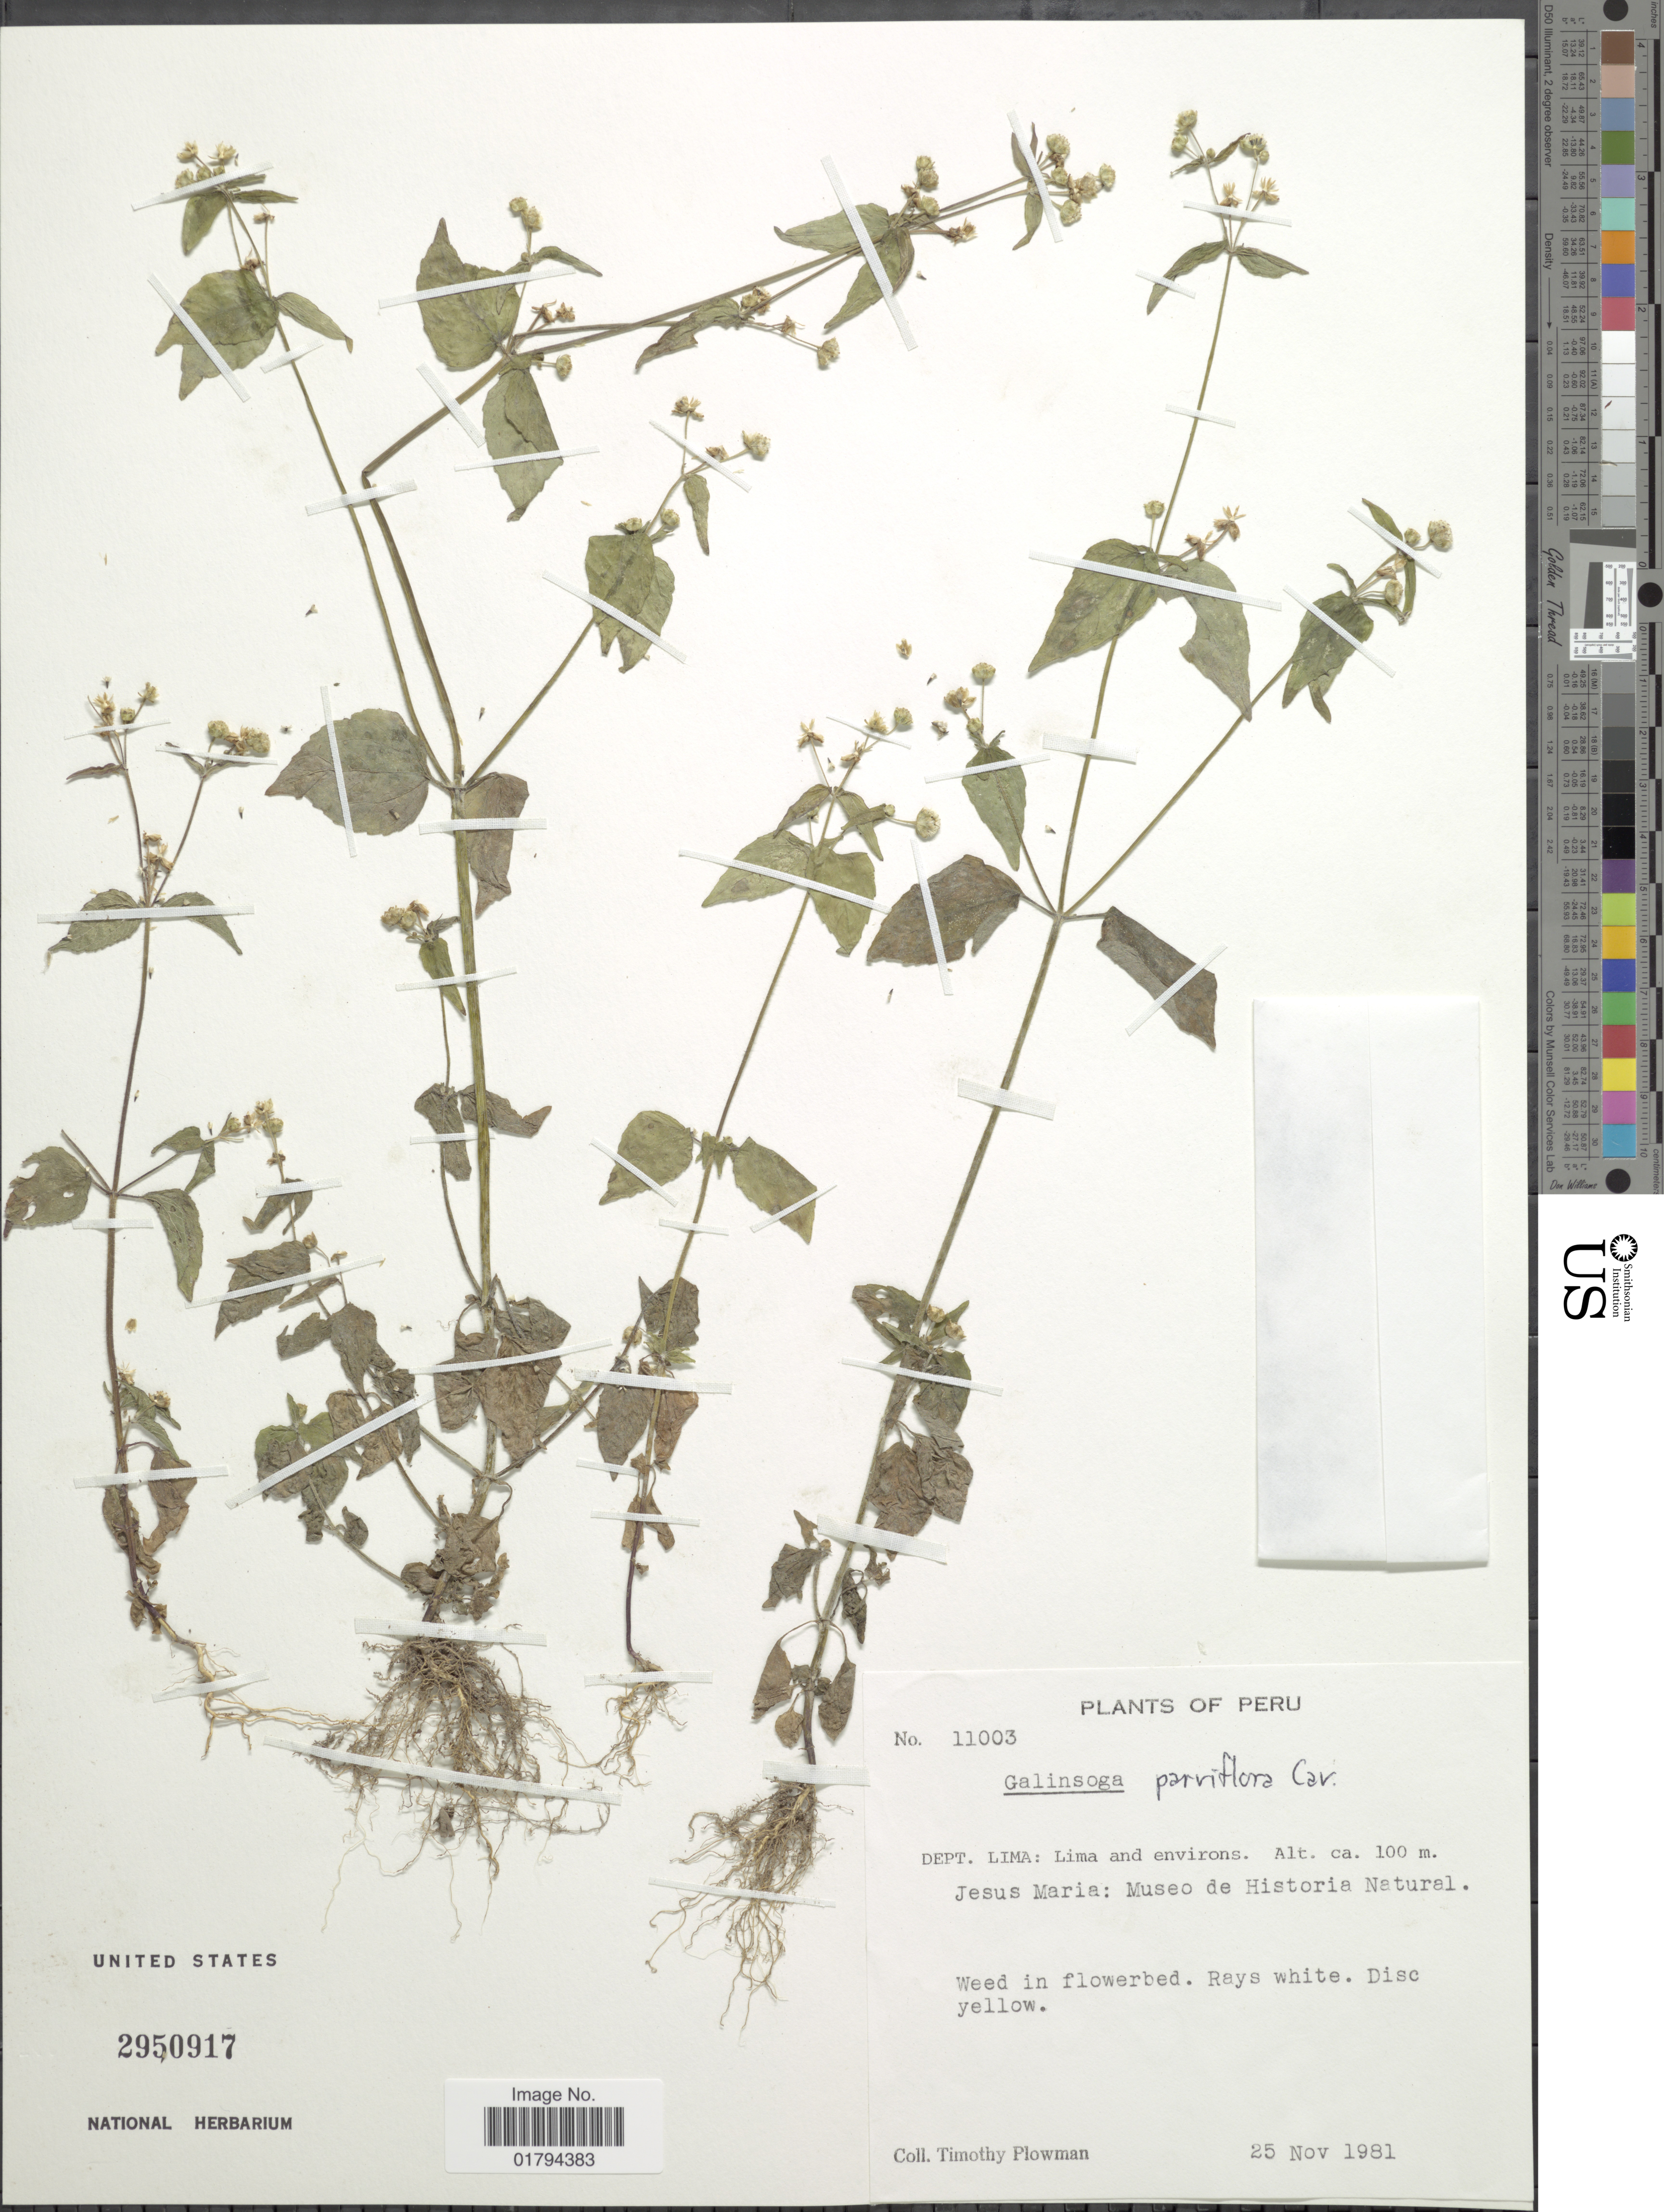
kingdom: Plantae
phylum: Tracheophyta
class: Magnoliopsida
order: Asterales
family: Asteraceae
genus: Galinsoga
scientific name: Galinsoga parviflora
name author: Cav.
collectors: T. Plowman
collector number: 11003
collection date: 1981-11-25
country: Peru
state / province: Lima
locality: Lima and environs, Jesus Maria: Museo de Historia Natural.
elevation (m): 100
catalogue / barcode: US 2950917